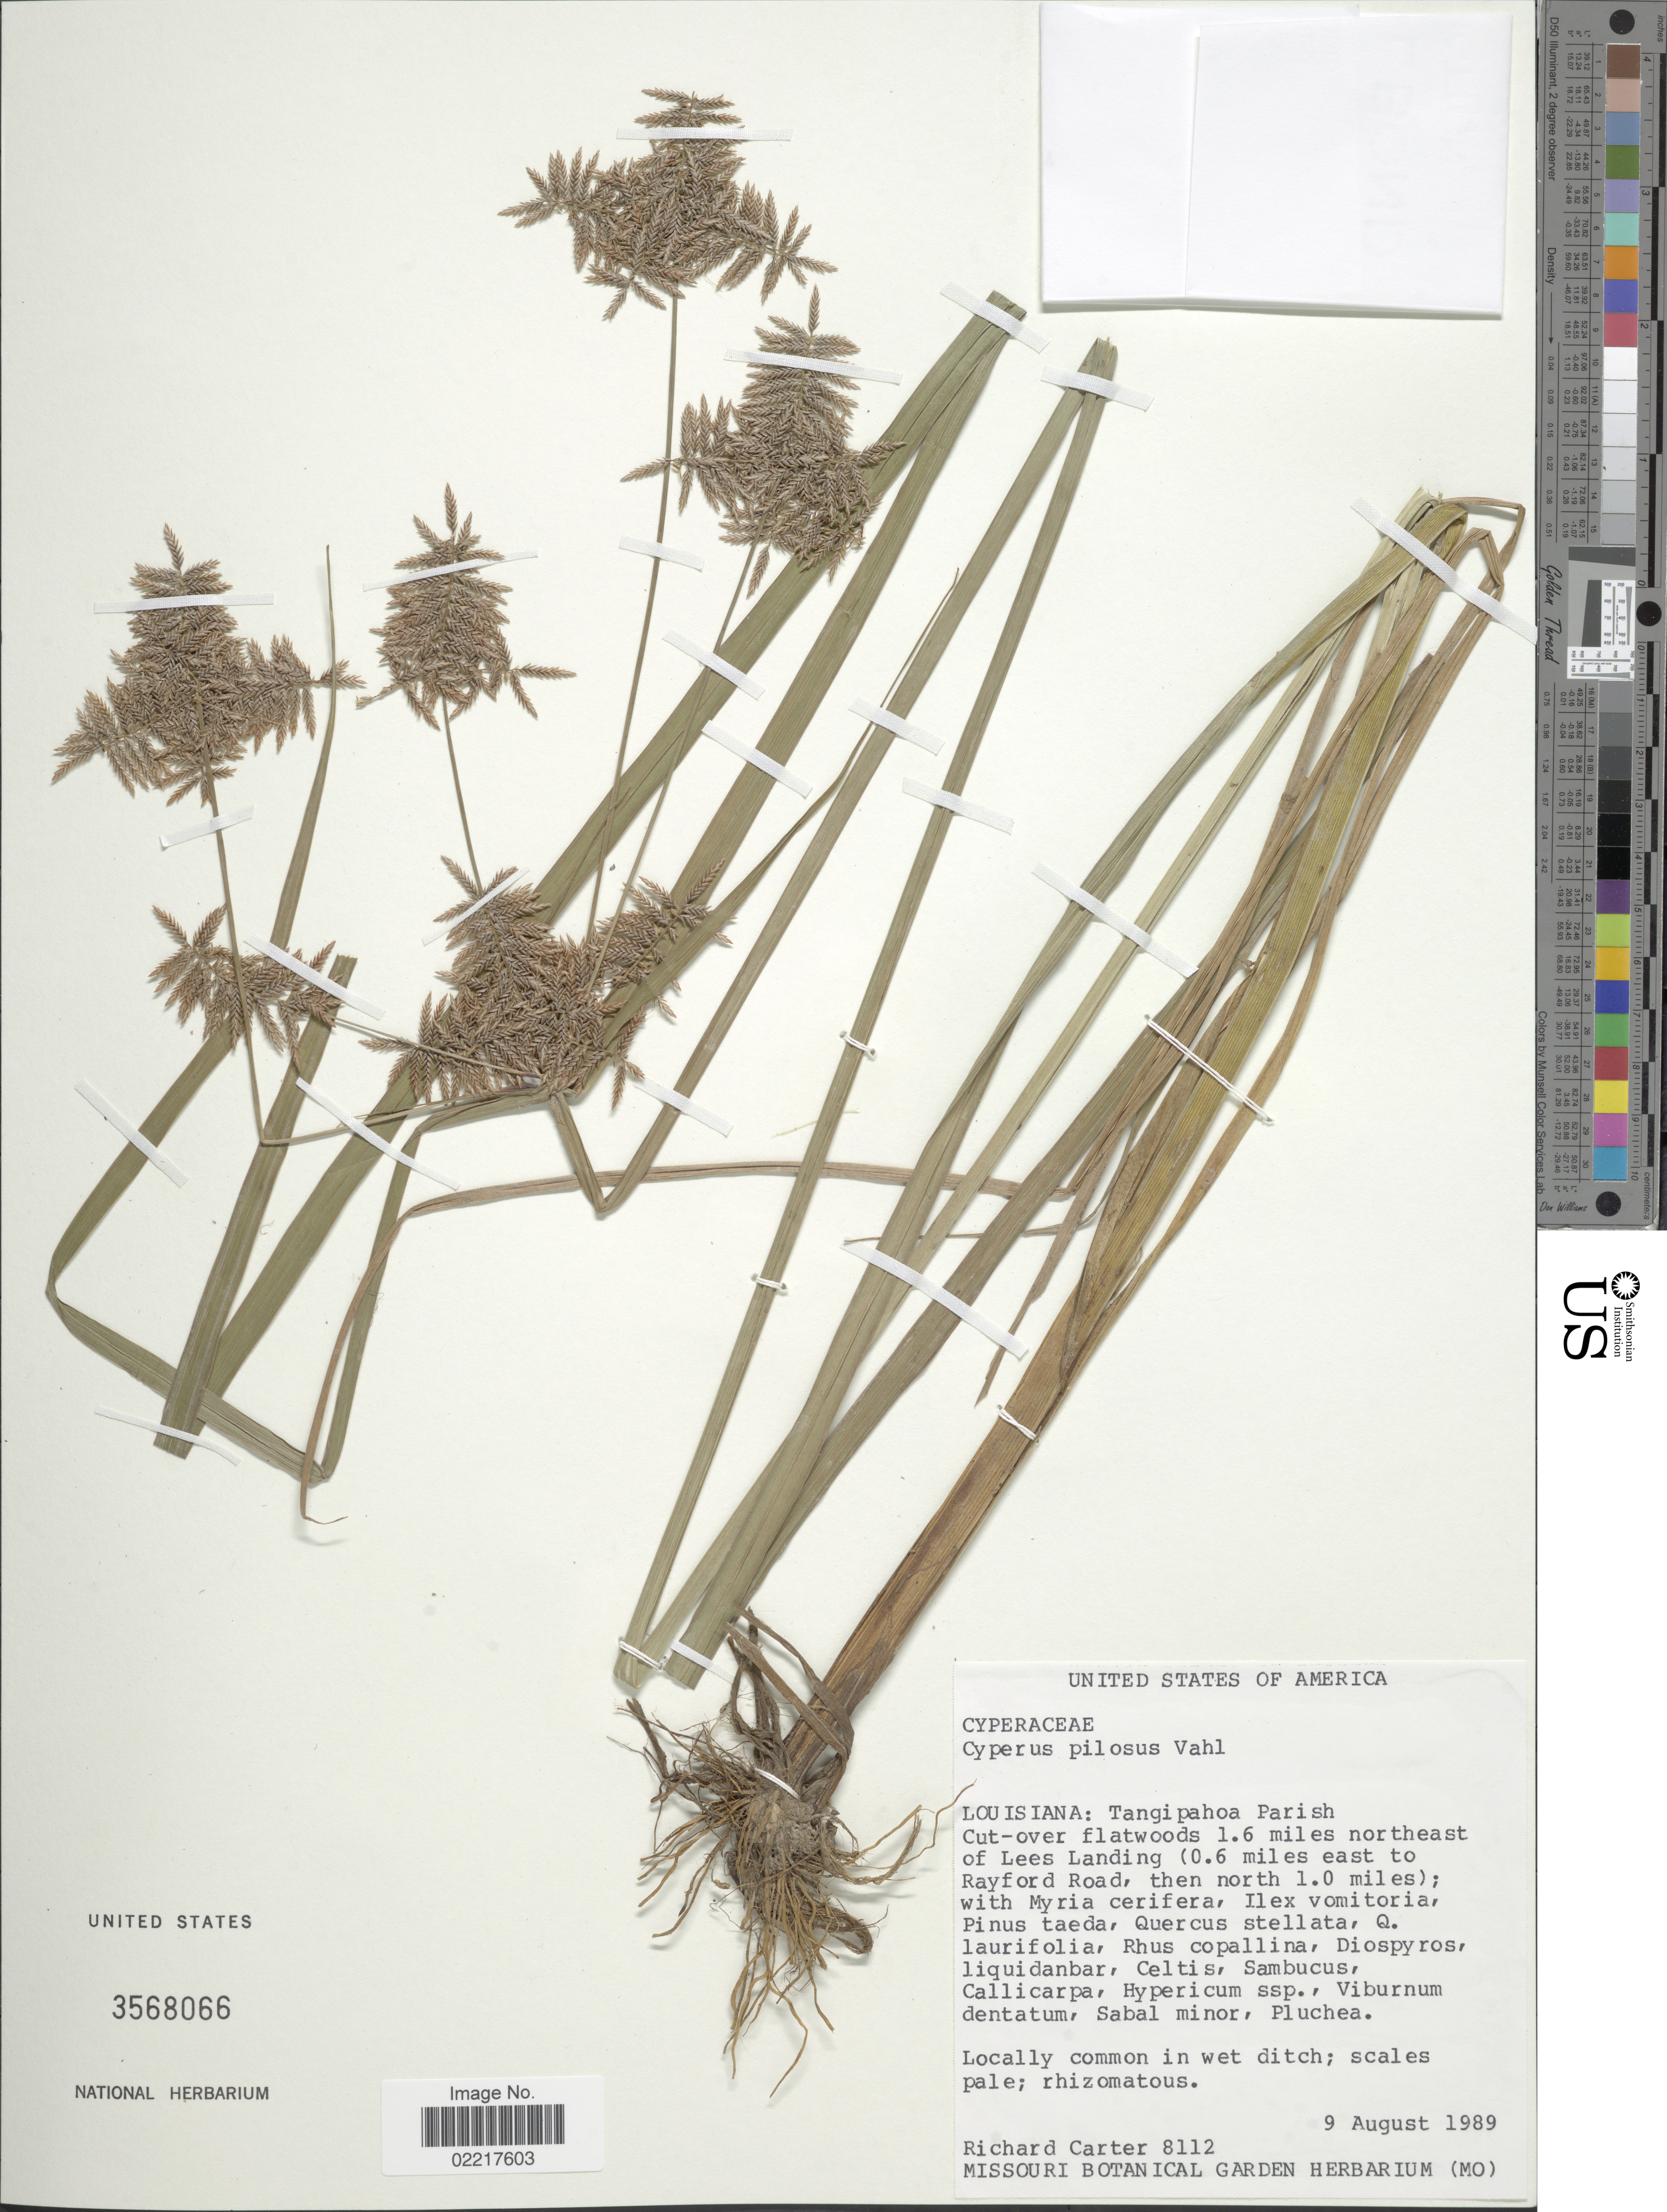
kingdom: Plantae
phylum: Tracheophyta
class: Liliopsida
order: Poales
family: Cyperaceae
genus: Cyperus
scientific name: Cyperus pilosus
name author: Vahl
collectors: R. Carter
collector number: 8112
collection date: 1989-08-09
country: United States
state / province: Louisiana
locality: Tangi pahoa Parish Cut-over flatwoods 1.6 miles northeast of Lees Landing (0.6 miles east to Rayford Road, then north 1.0 miles);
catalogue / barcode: US 3568066